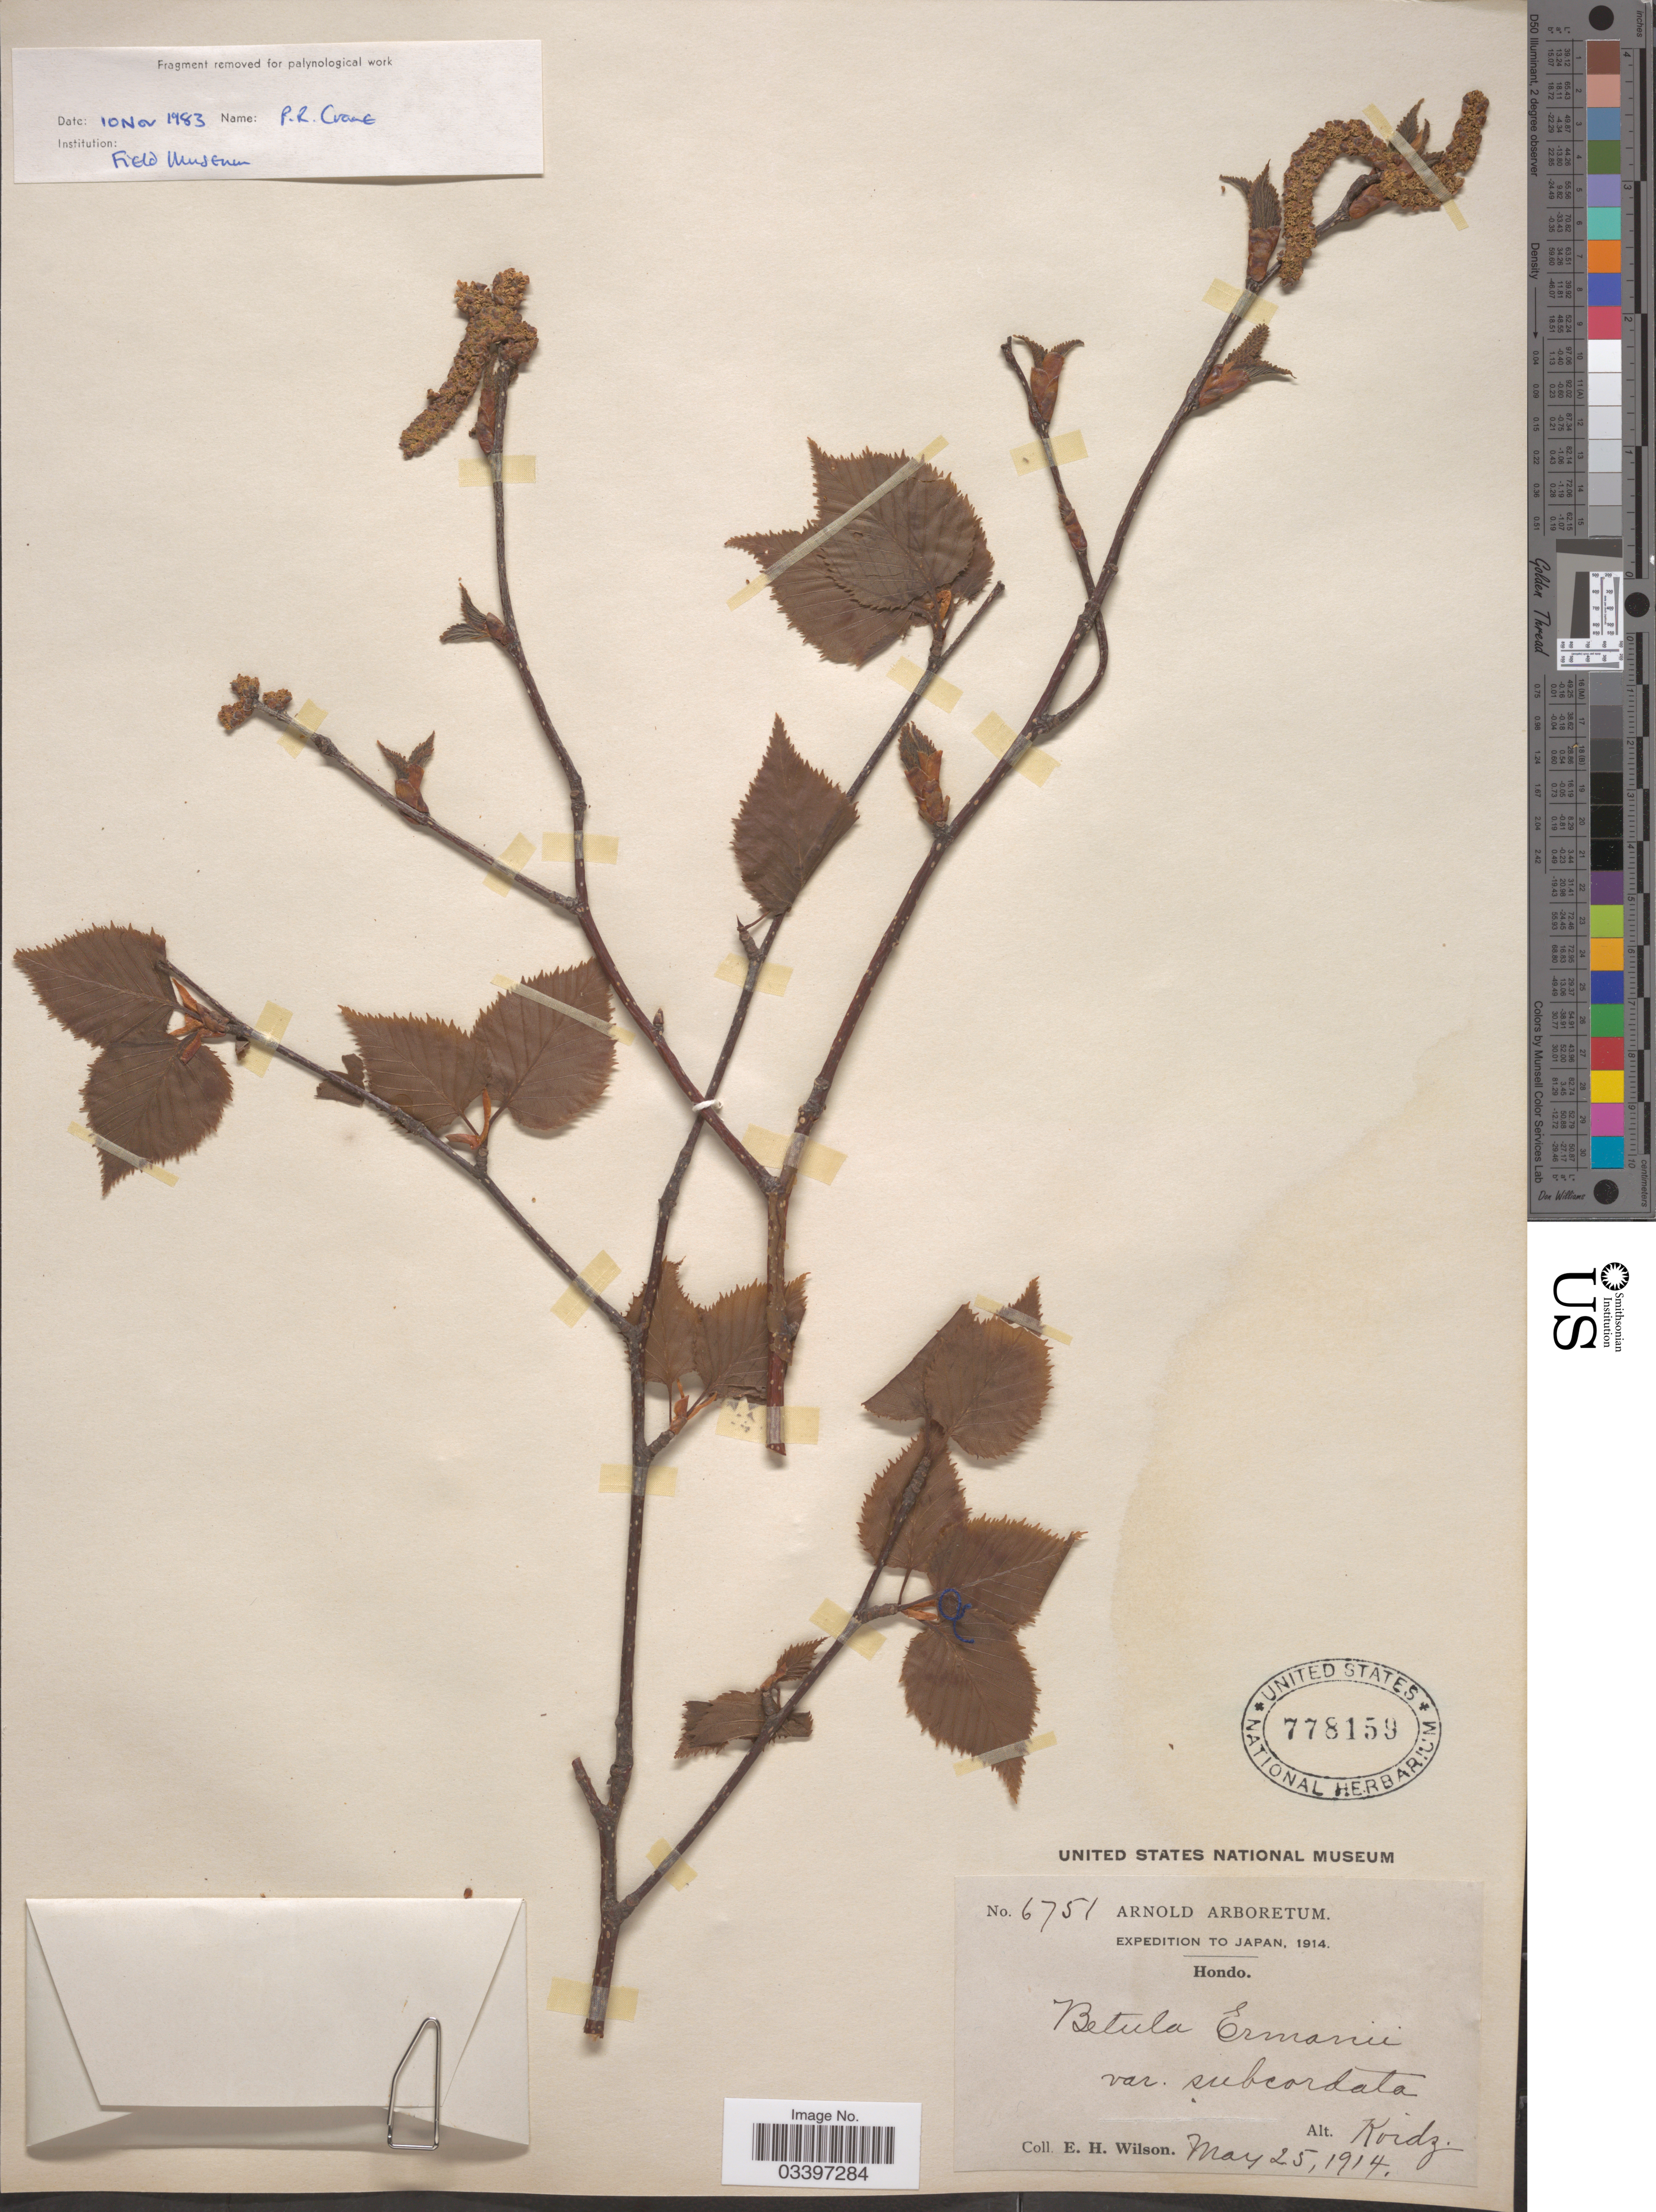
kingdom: Plantae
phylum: Tracheophyta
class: Magnoliopsida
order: Fagales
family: Betulaceae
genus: Betula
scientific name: Betula ermanii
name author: Cham.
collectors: E. Wilson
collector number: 6751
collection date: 1914-05-25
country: Japan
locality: Hondo.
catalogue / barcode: US 778159